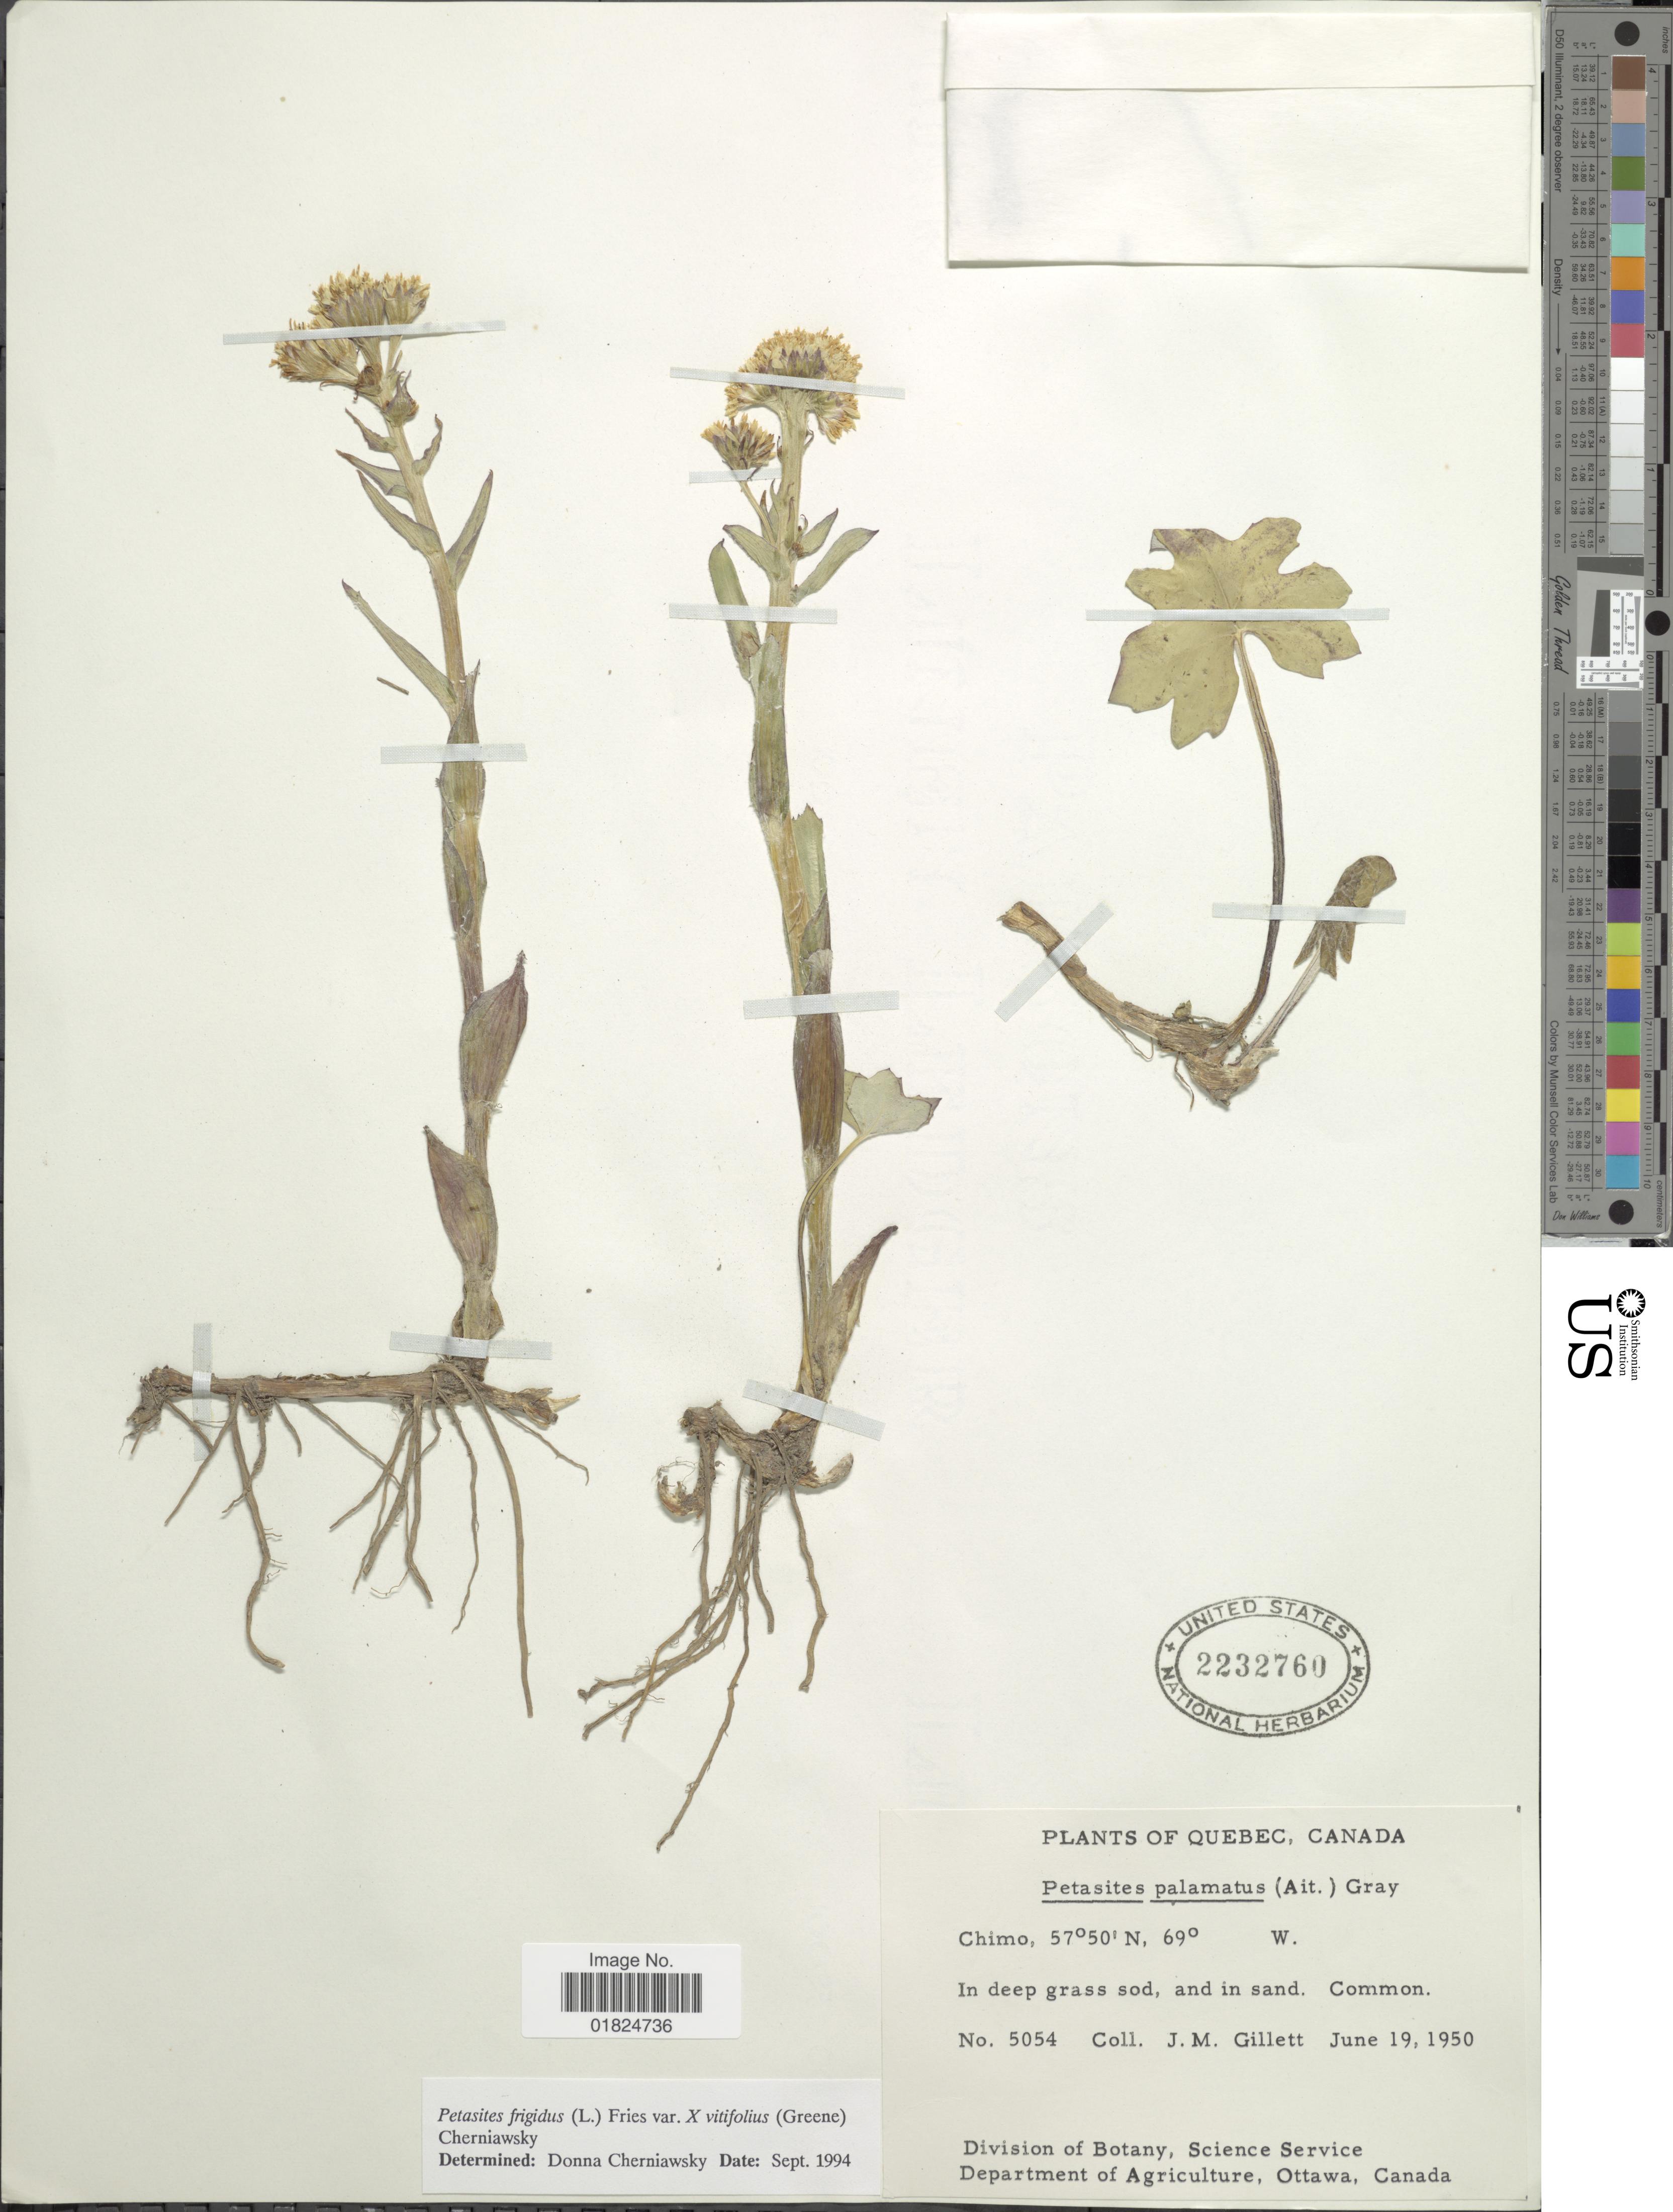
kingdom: Plantae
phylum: Tracheophyta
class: Magnoliopsida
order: Asterales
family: Asteraceae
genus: Petasites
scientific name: Petasites frigidus var. vitifolius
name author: (Greene) Cherniawsky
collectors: J. M. Gillett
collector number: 5054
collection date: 1950-06-19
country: Canada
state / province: Quebec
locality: Quebec, Canada. Chimo.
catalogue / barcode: US 2232760